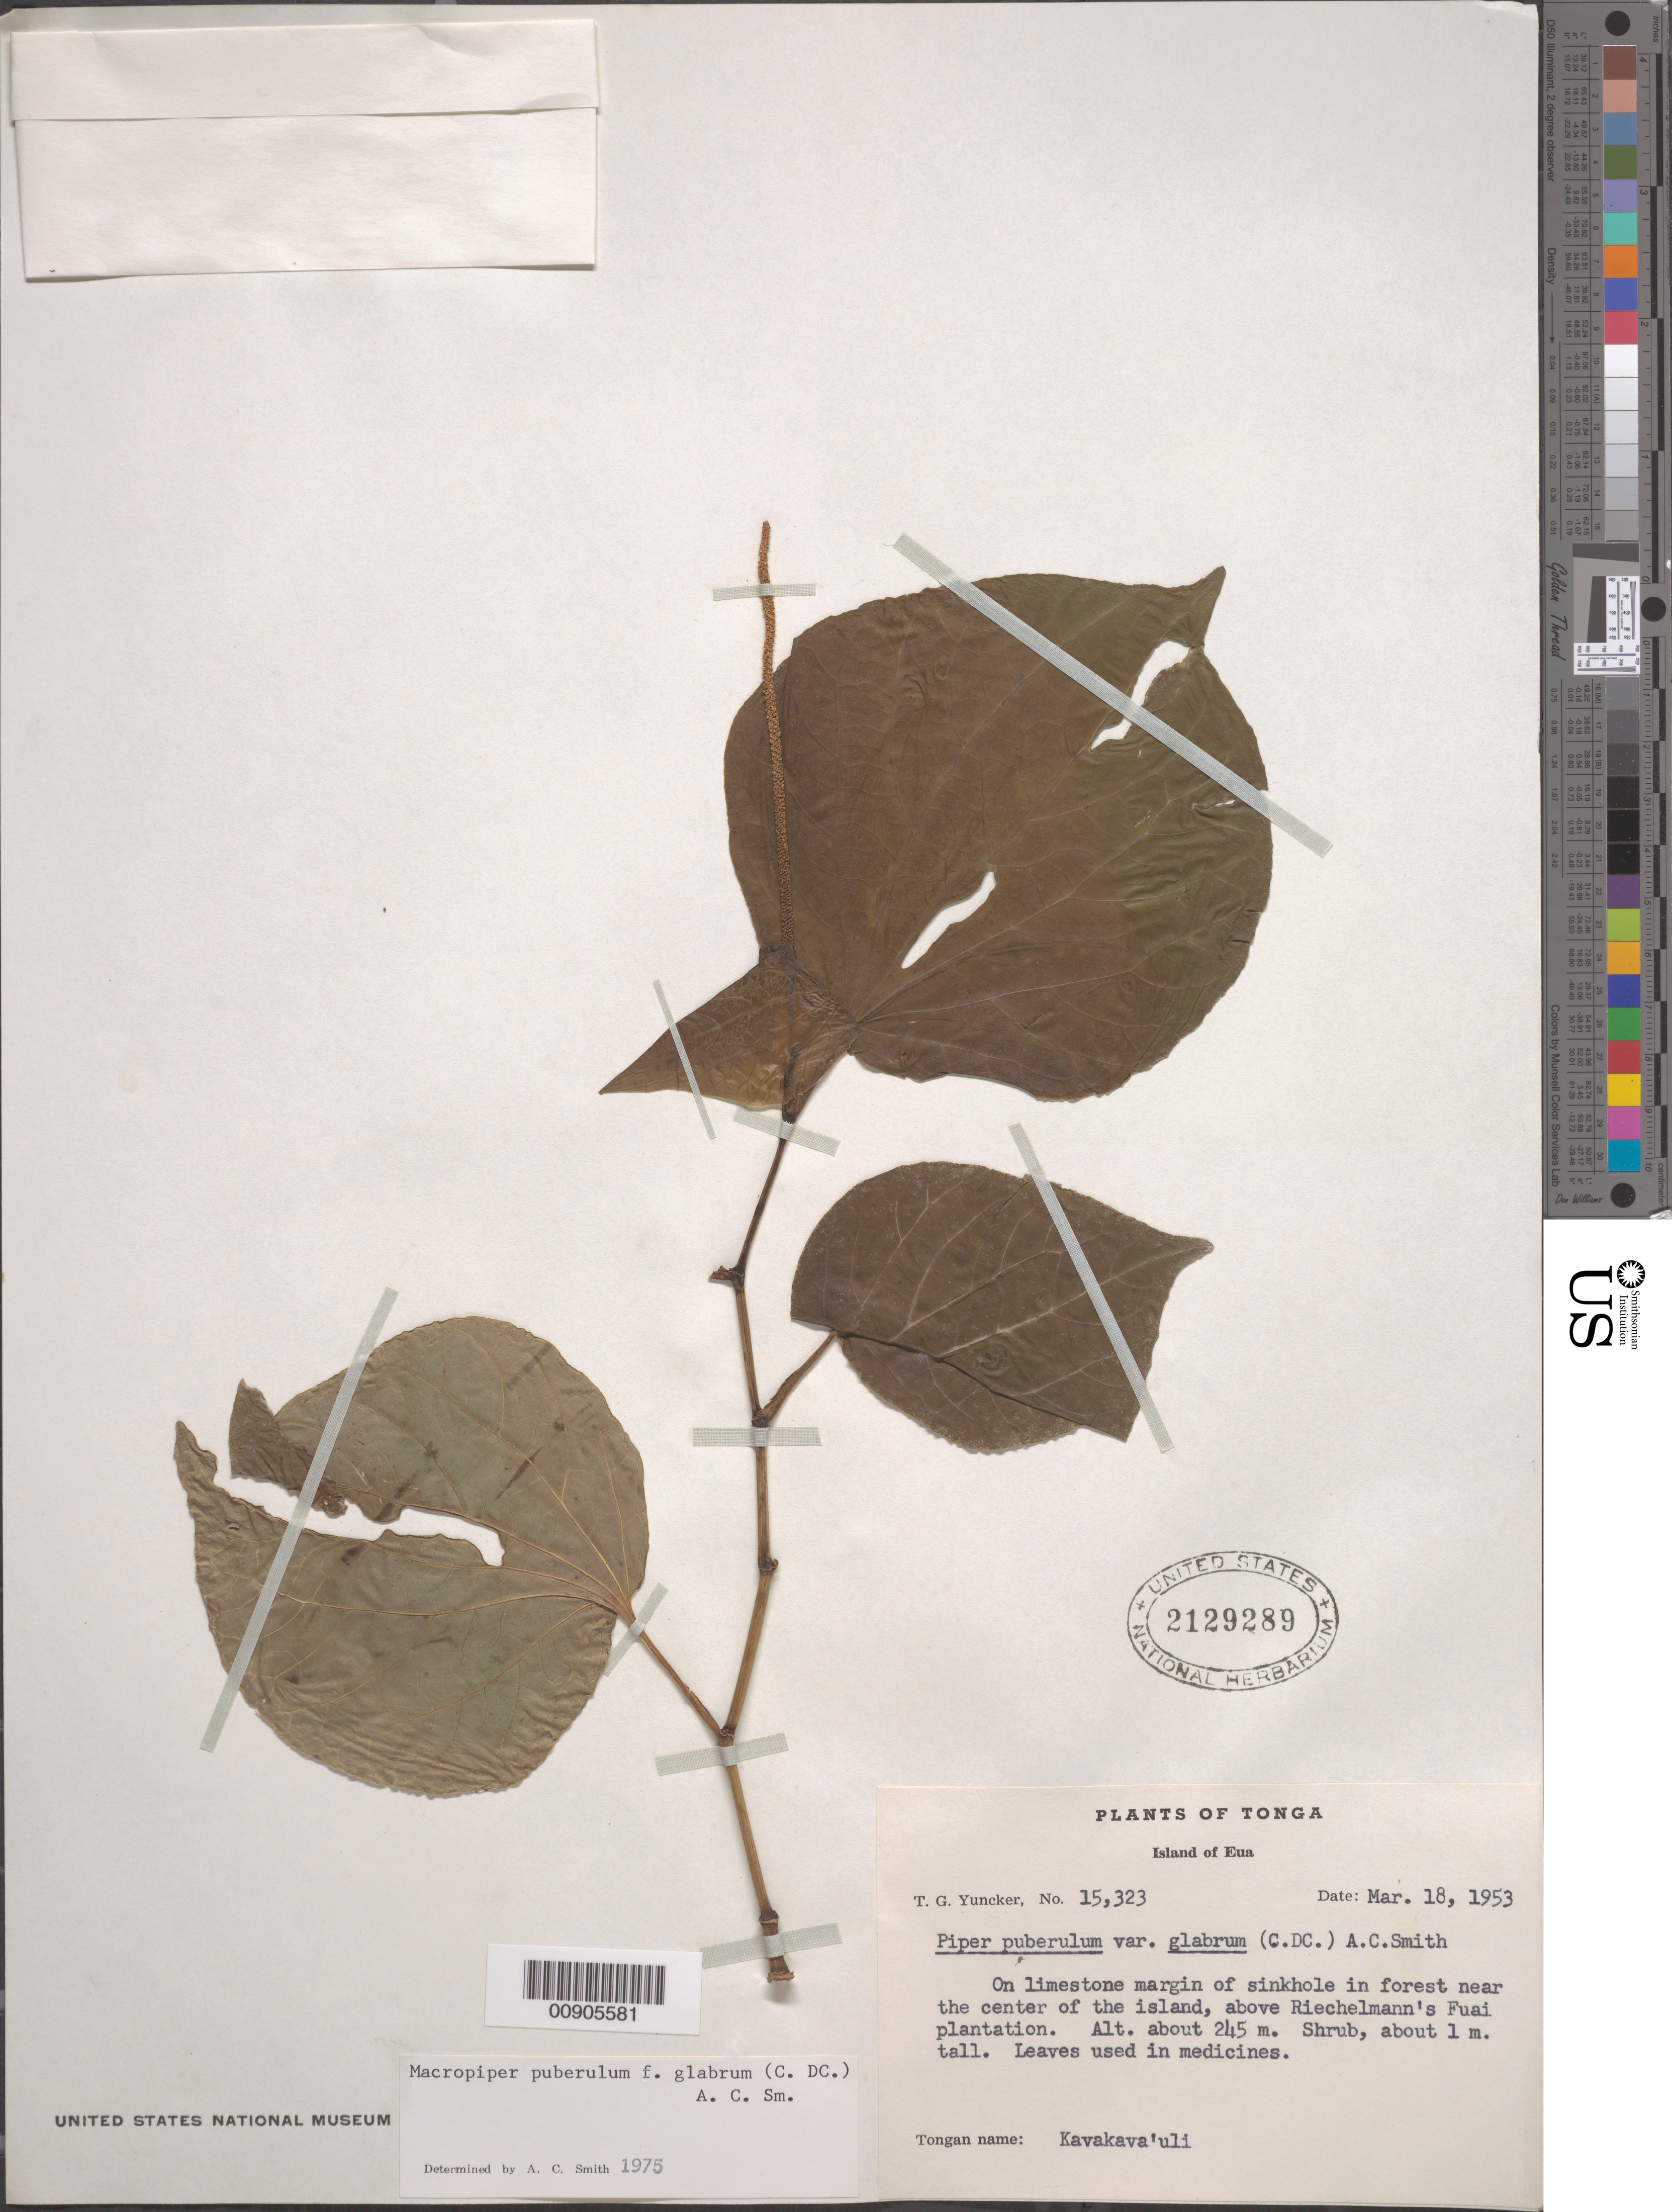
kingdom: Plantae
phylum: Tracheophyta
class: Magnoliopsida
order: Piperales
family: Piperaceae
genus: Piper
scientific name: Piper puberulum var. glabrum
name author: (C. DC.) C.A. Sm.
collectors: T. G. Yuncker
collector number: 15323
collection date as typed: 18 Mar 1953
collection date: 1953-03-18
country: Tonga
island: Eua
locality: Above Riechelmann's Fuai plantation.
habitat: On limestone margin of sinkhole in forest near the center of the island.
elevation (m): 245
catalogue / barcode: US 2129289